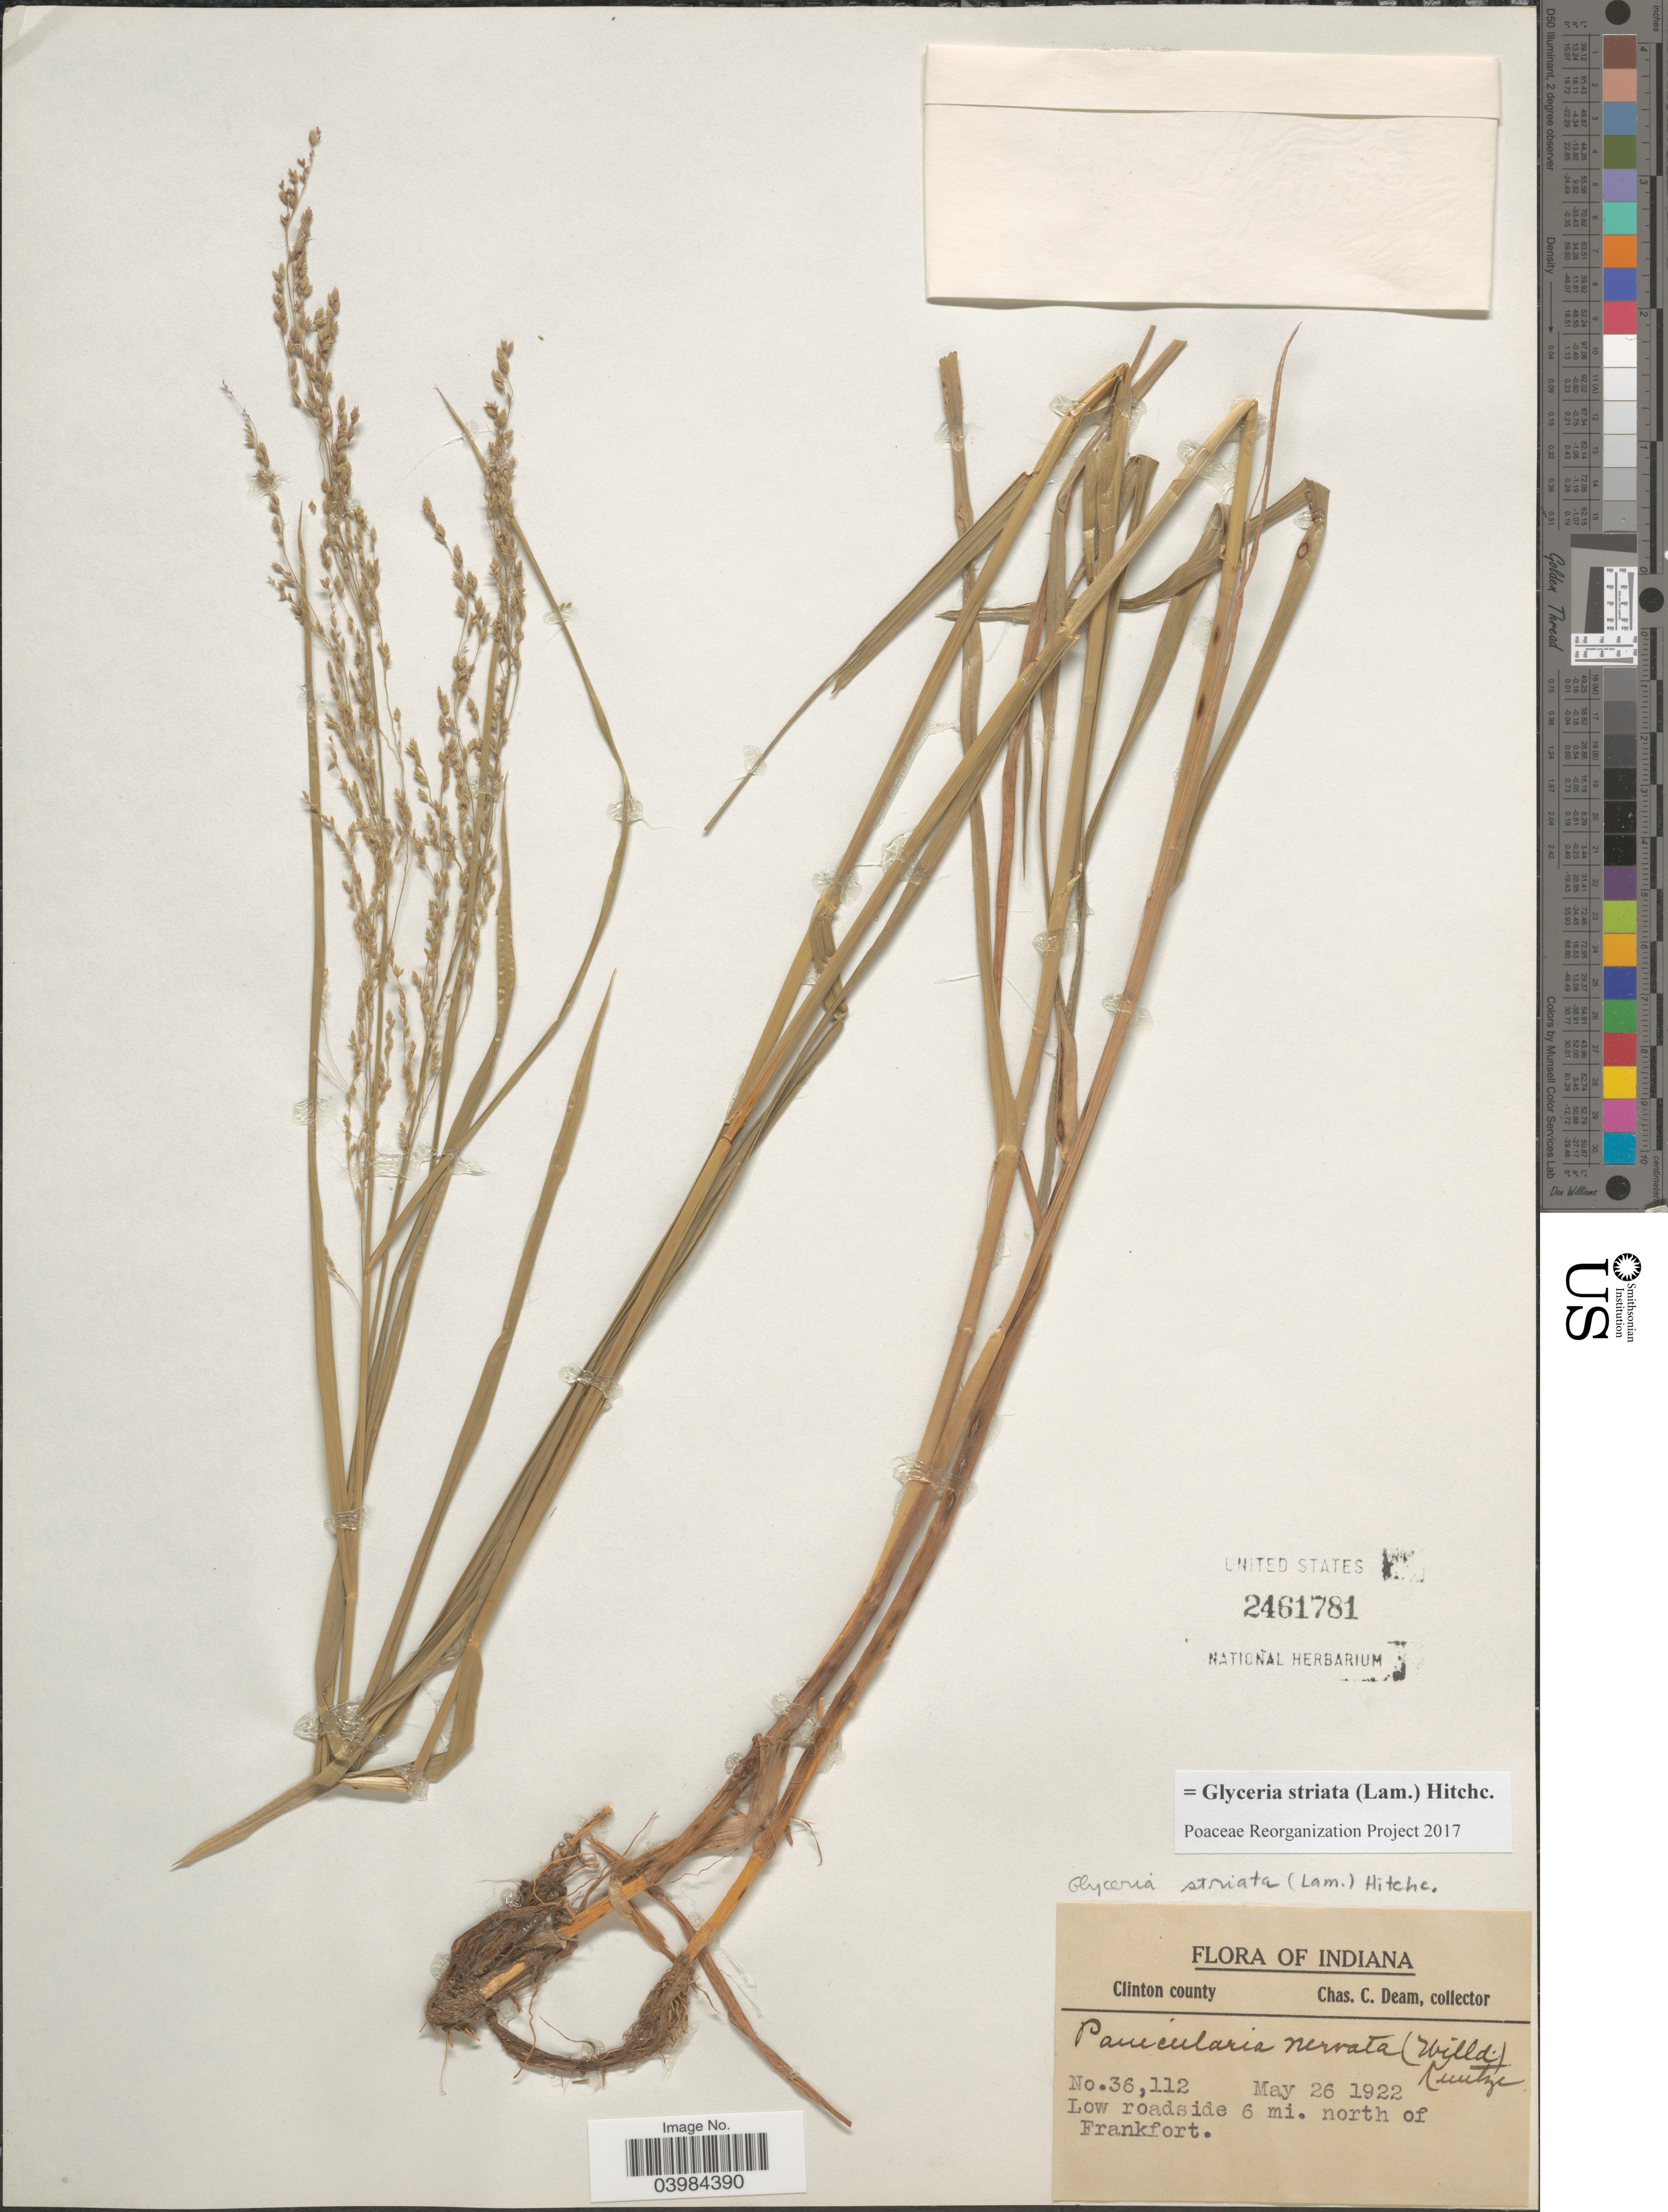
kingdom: Plantae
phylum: Tracheophyta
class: Liliopsida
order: Poales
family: Poaceae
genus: Glyceria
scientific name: Glyceria striata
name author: (Lam.) Hitchc.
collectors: C. C. Deam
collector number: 36112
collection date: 1922-05-26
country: United States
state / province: Indiana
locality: Clinton county. 6 mi. north of Frankfort.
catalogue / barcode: US 2461781